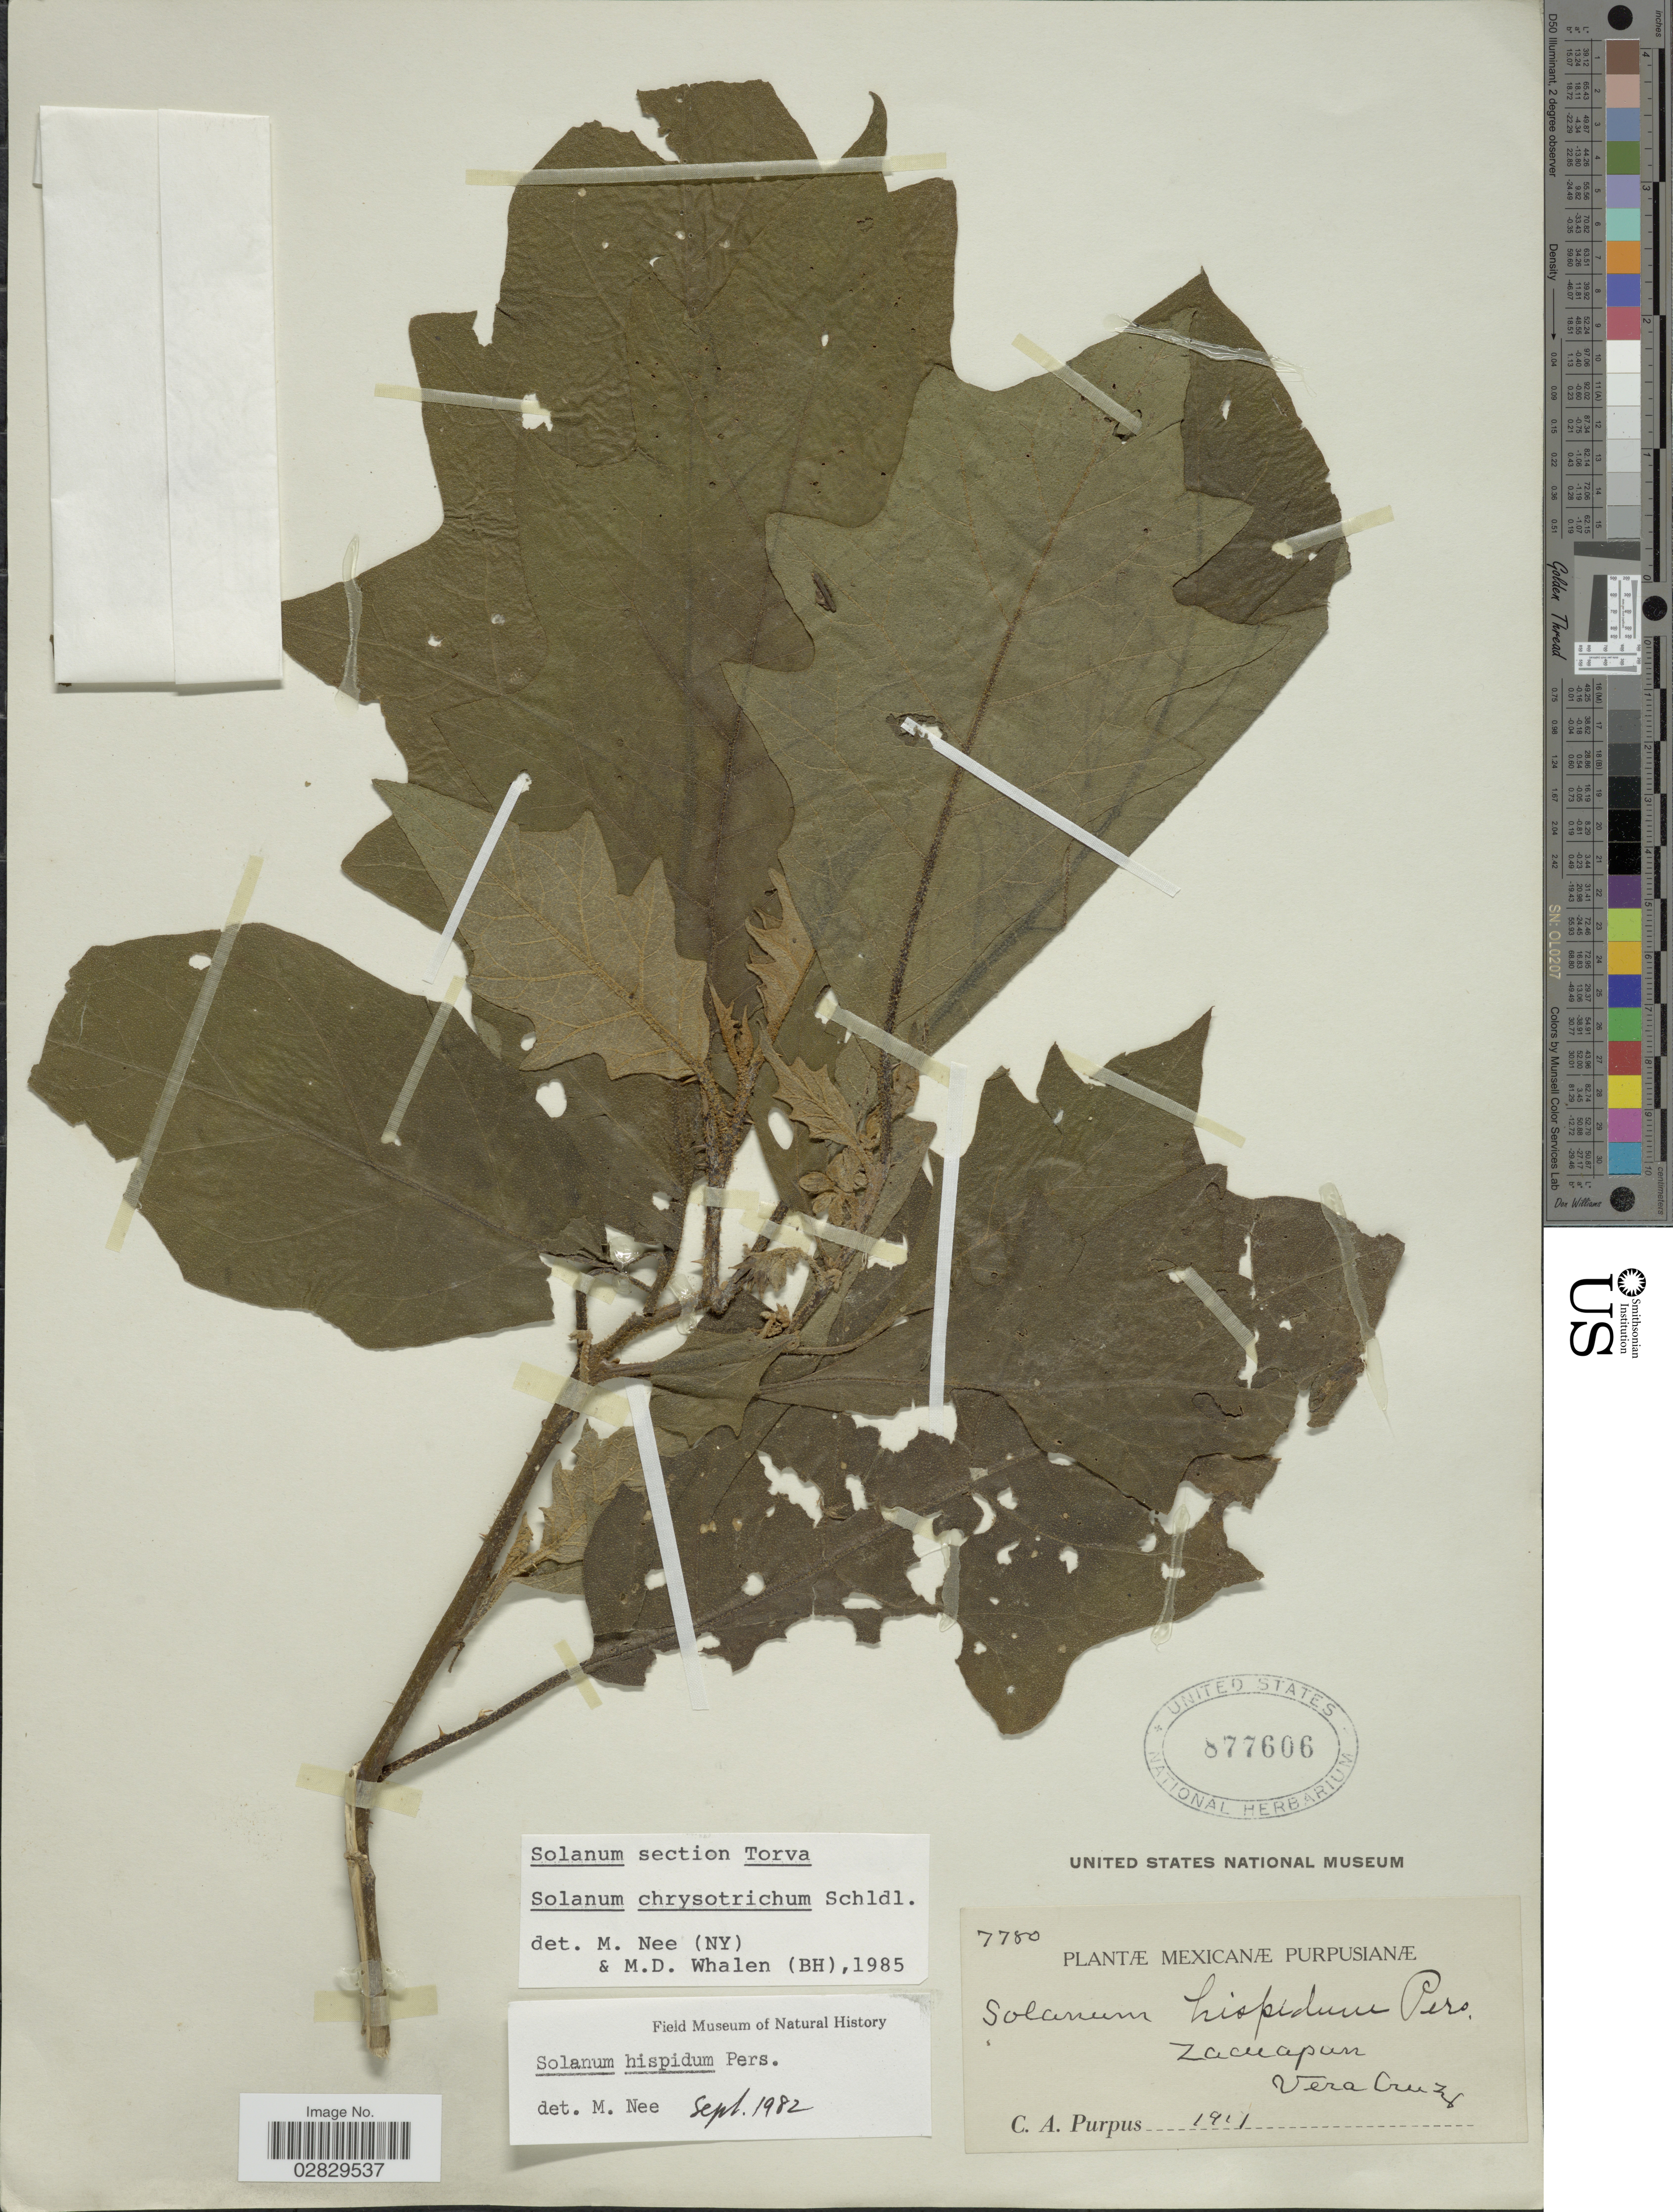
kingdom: Plantae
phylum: Tracheophyta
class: Magnoliopsida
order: Solanales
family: Solanaceae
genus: Solanum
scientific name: Solanum chrysotrichum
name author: Schltdl.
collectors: C. A. Purpus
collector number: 7780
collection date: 1911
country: Mexico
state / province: Veracruz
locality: Zacuapan. Vera Cruz.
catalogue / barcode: US 877606